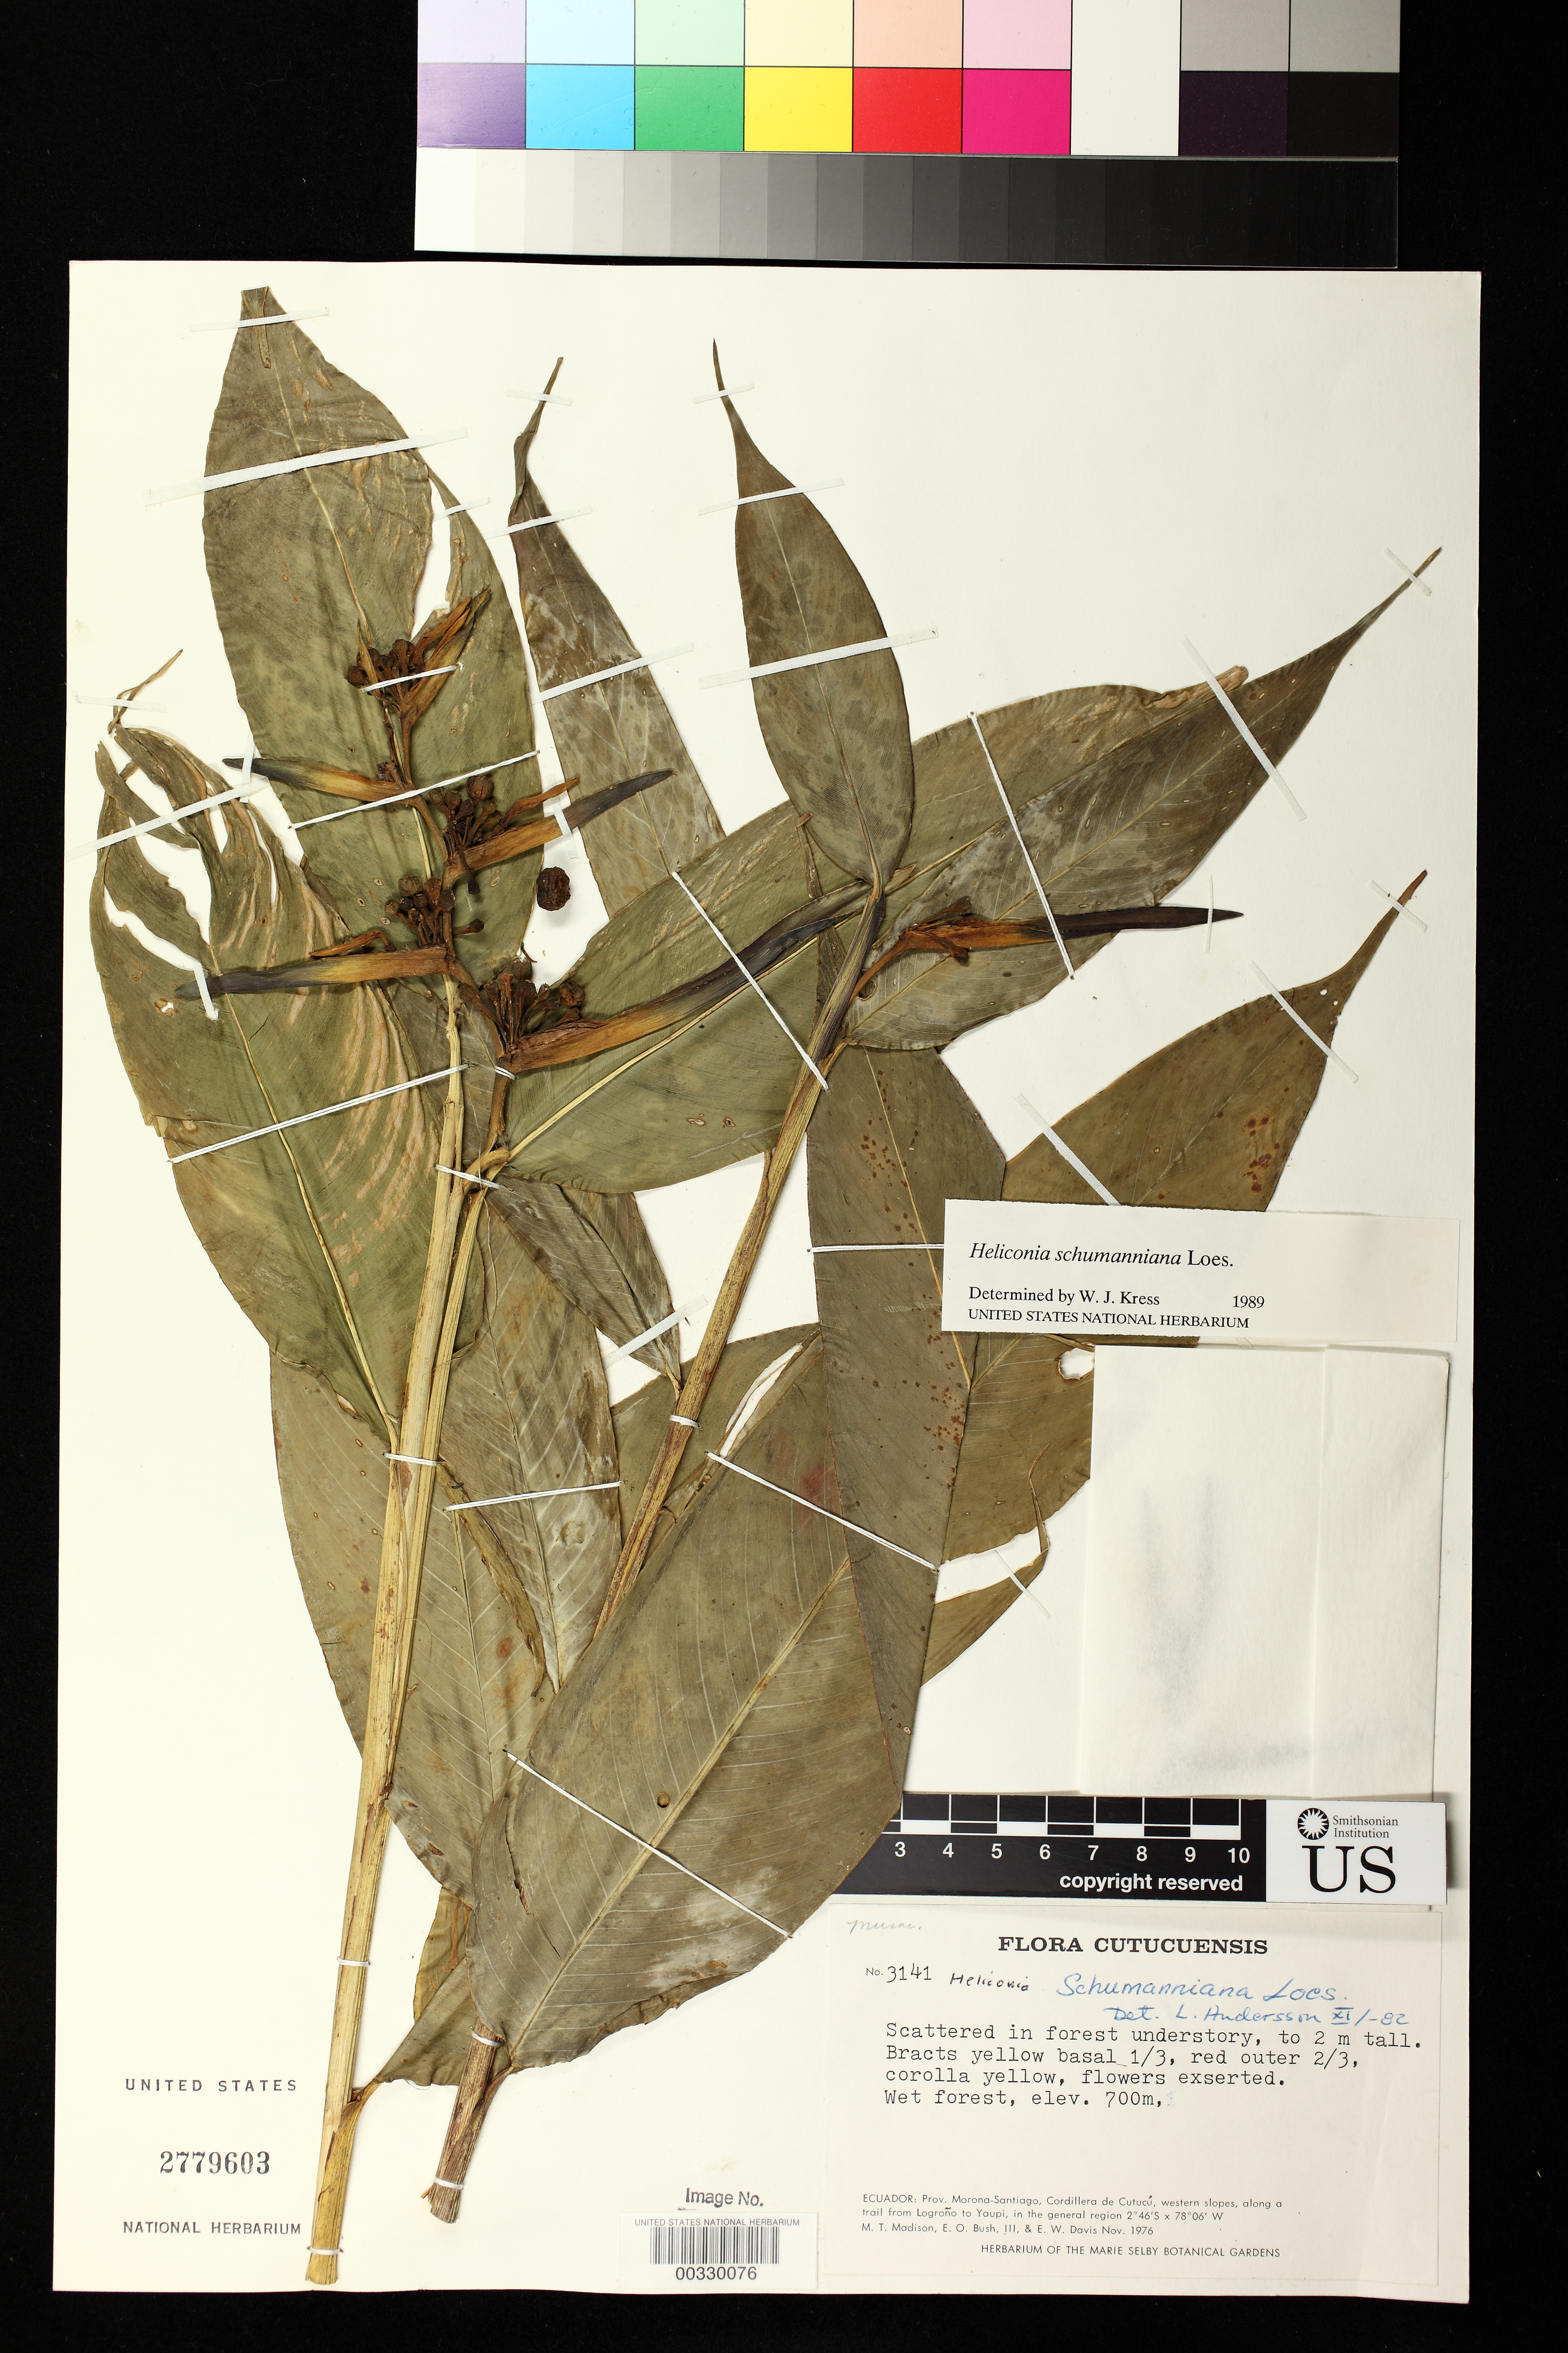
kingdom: Plantae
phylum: Tracheophyta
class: Liliopsida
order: Zingiberales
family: Heliconiaceae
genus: Heliconia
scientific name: Heliconia schumanniana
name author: Loes.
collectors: M. T. Madison, E. O. Bush & E. W. Davis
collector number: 3141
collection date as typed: Nov 1976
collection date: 1976-11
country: Ecuador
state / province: Morona-Santiago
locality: Cordillera de cutucu, western slopes, along Trail from logrono to yaupi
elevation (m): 700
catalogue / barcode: US 2779603